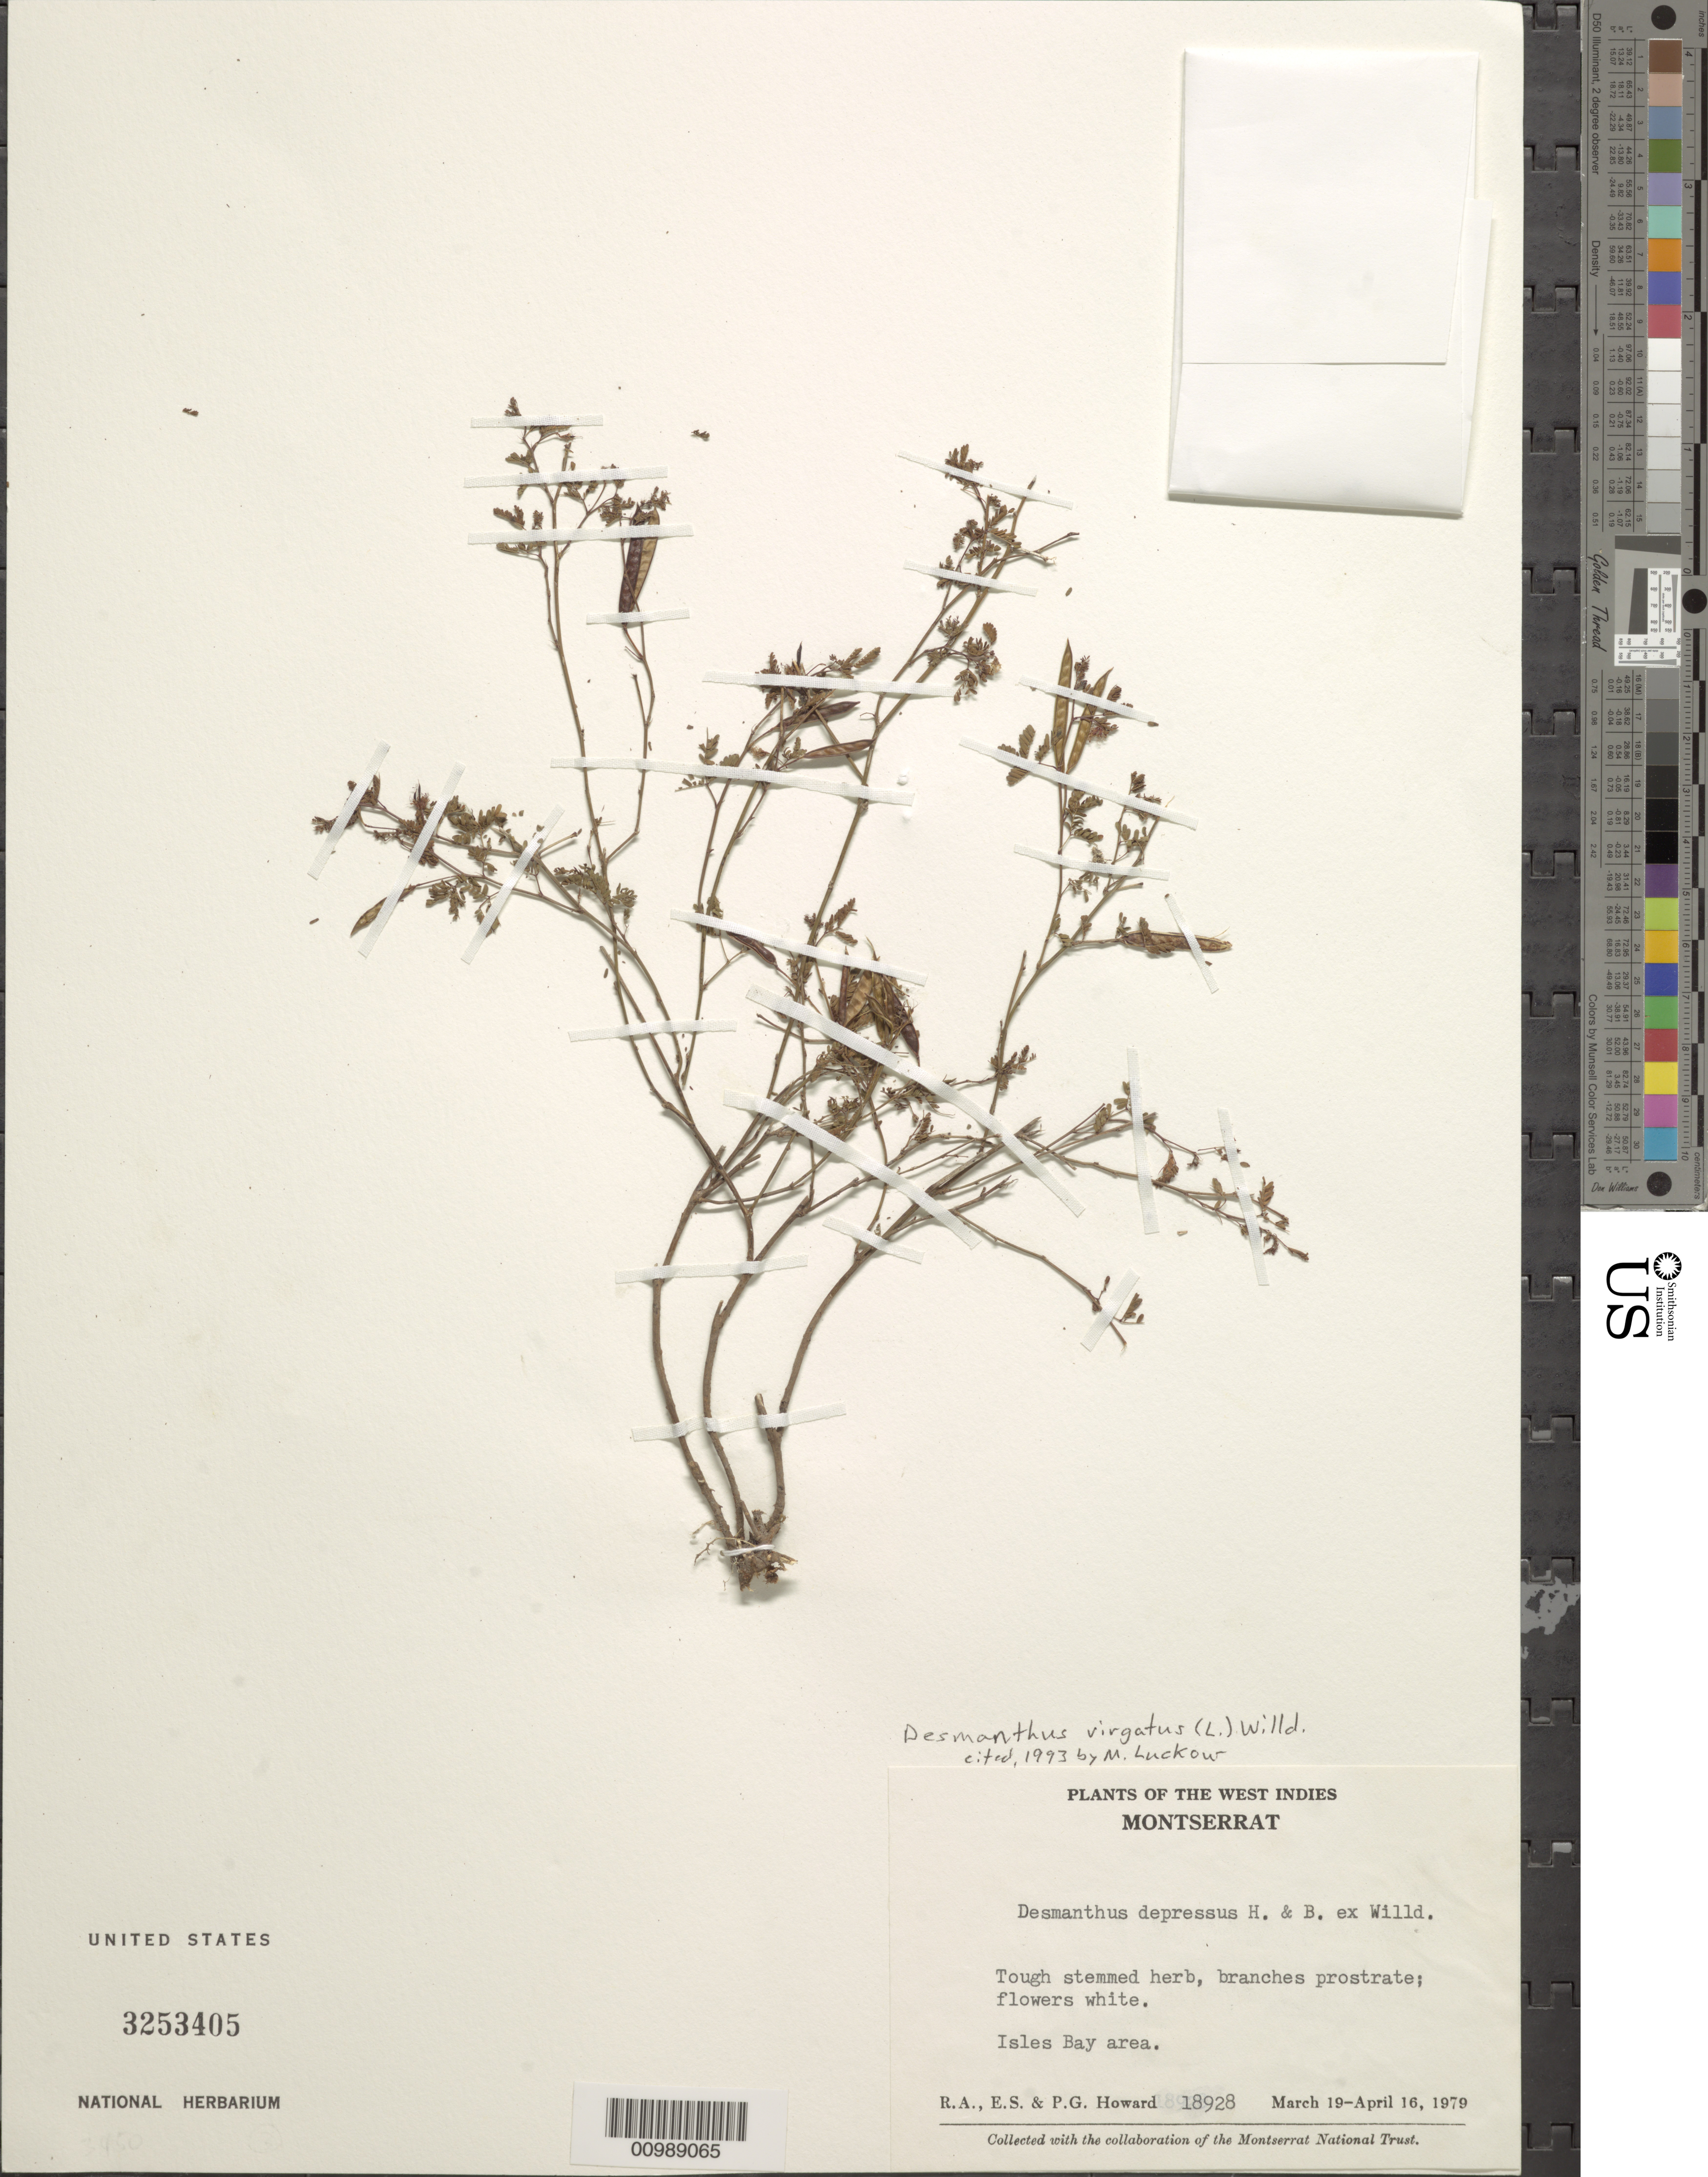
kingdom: Plantae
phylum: Tracheophyta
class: Magnoliopsida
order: Fabales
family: Fabaceae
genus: Desmanthus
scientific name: Desmanthus virgatus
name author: (L.) Willd.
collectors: E. S. Howard, P. Howard & R. A. Howard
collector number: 18928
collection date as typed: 19 Mar 1979 to 16 Apr 1979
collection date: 1979-03-19/1979-04-16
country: Montserrat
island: Montserrat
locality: Isles bay area.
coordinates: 0 N, 0 E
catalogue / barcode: US 3253405